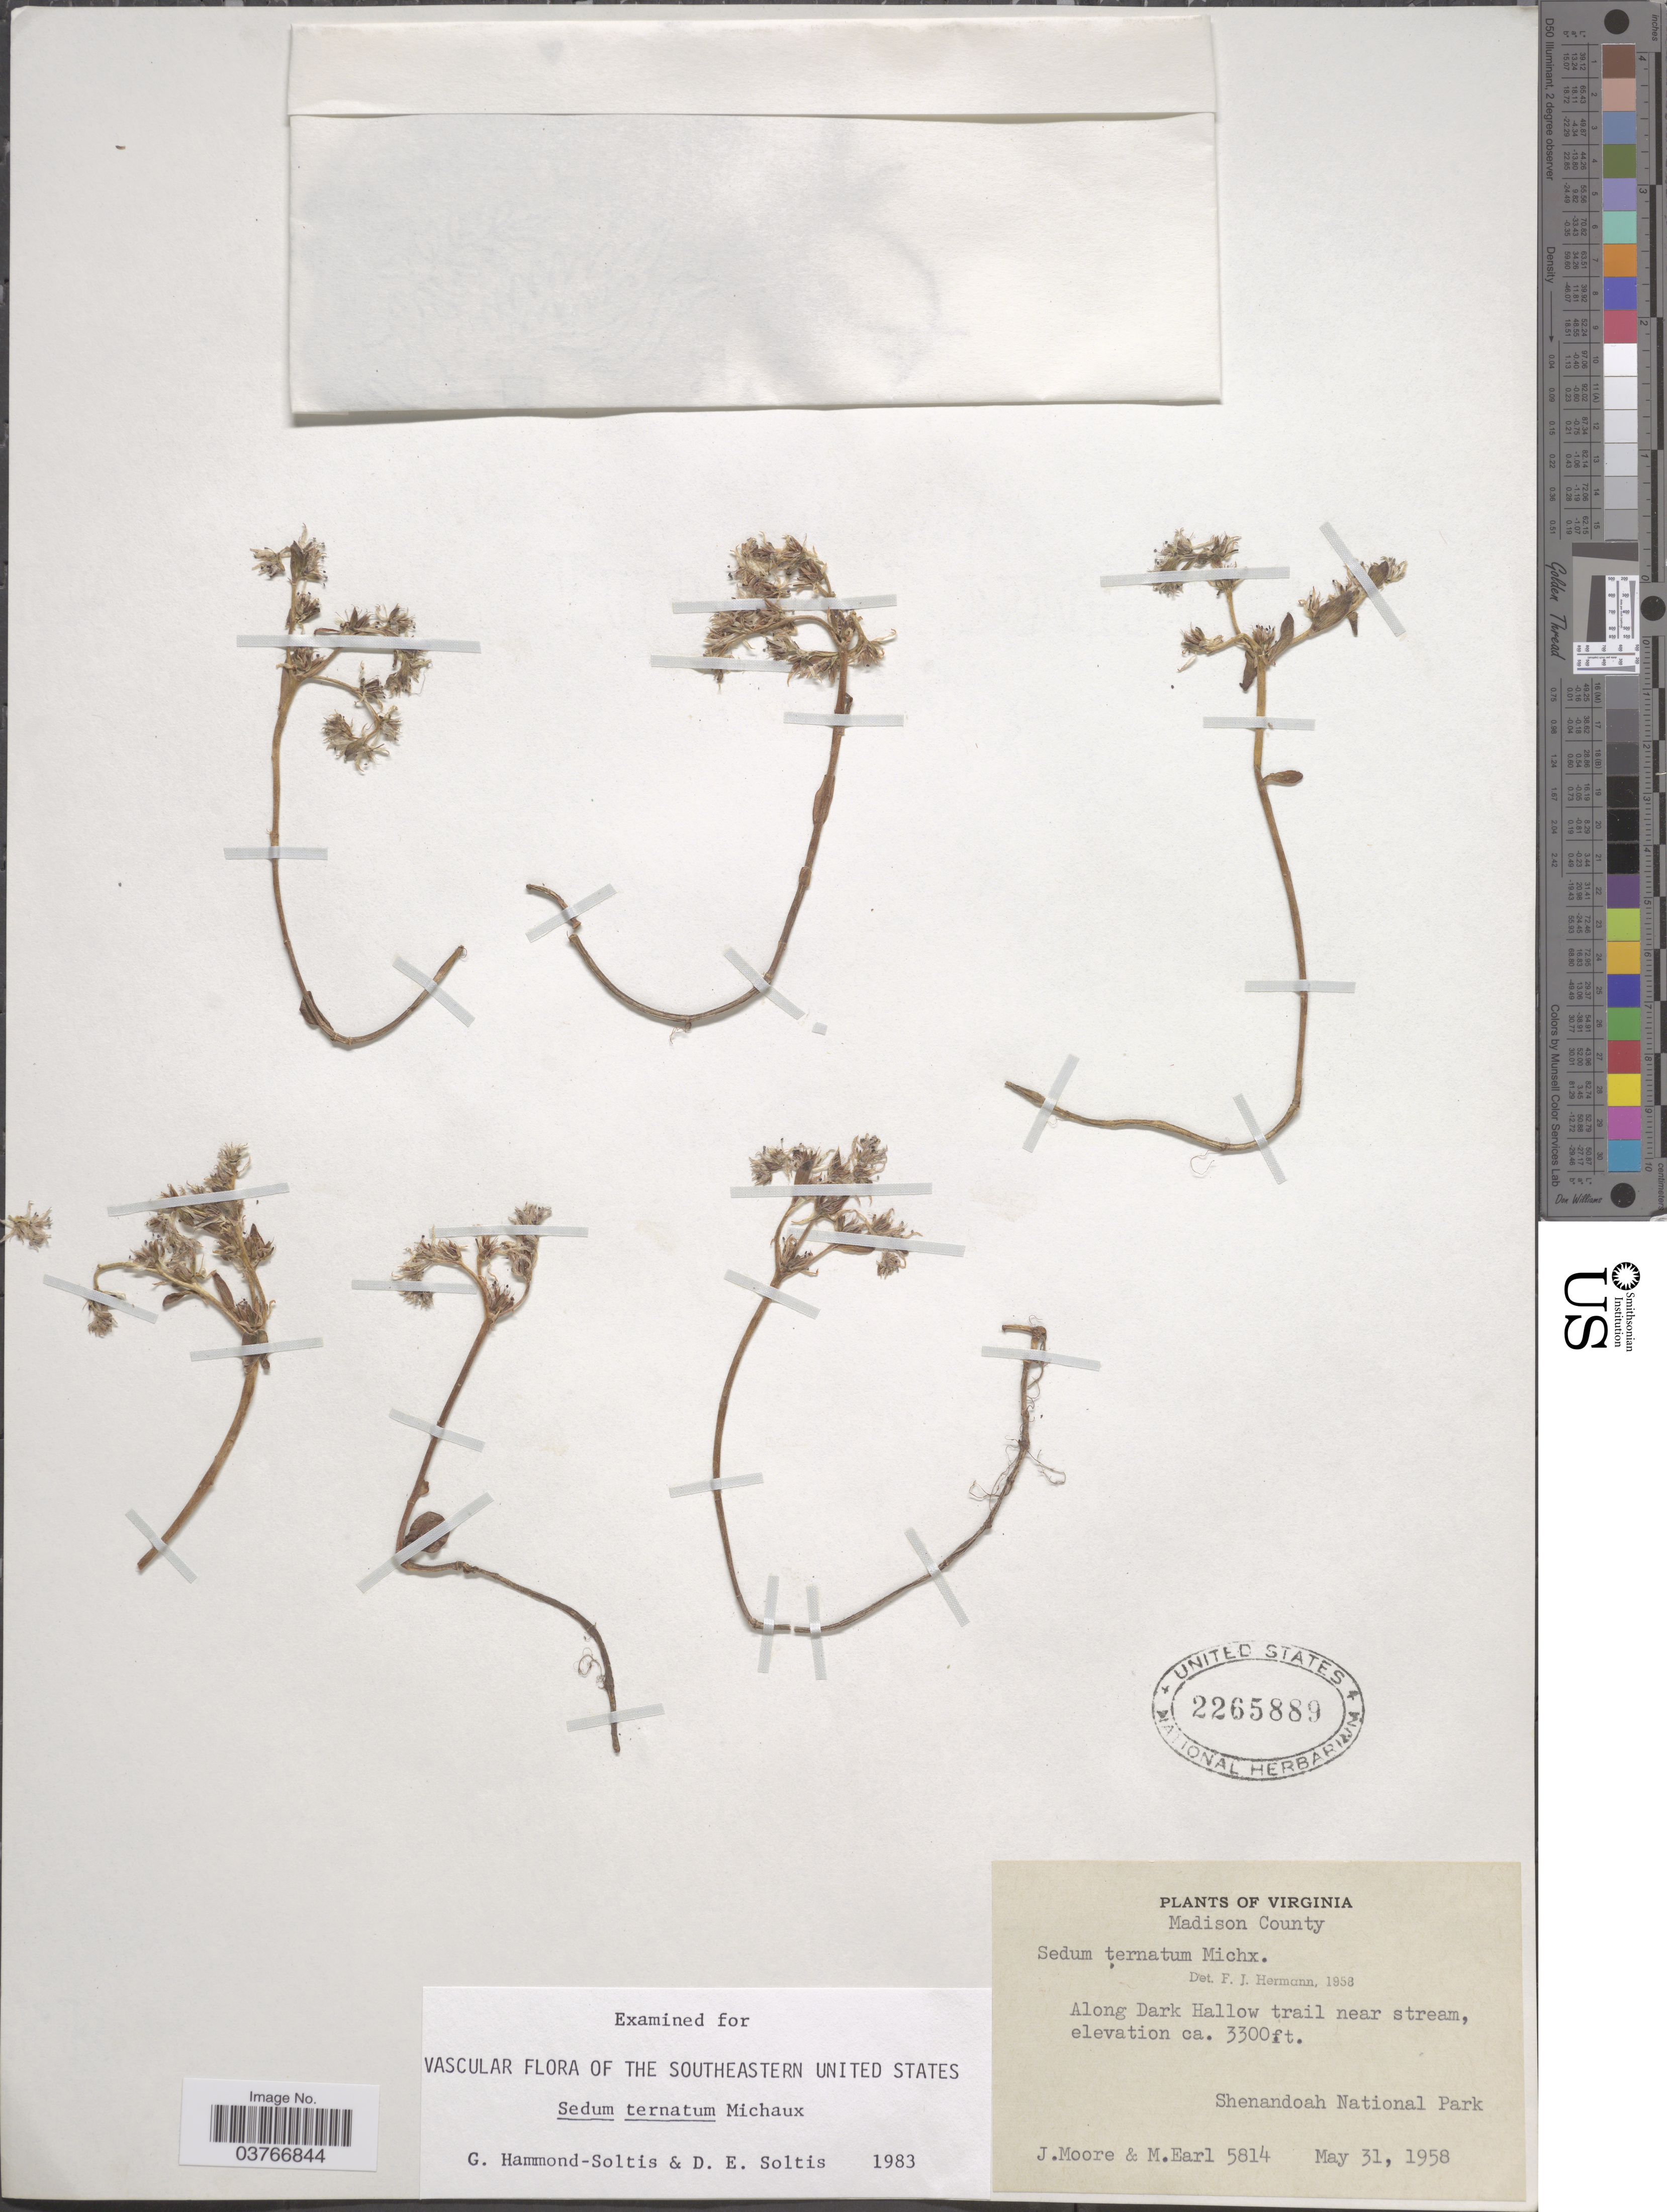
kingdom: Plantae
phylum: Tracheophyta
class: Magnoliopsida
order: Saxifragales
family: Crassulaceae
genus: Sedum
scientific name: Sedum ternatum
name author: Michx.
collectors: J. Moore & M. Earl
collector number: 5814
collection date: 1958-05-31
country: United States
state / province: Virginia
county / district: Madison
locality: Along Dark Hallow trail near stream. Shenandoah National Park.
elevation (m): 1006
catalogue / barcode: US 2265889